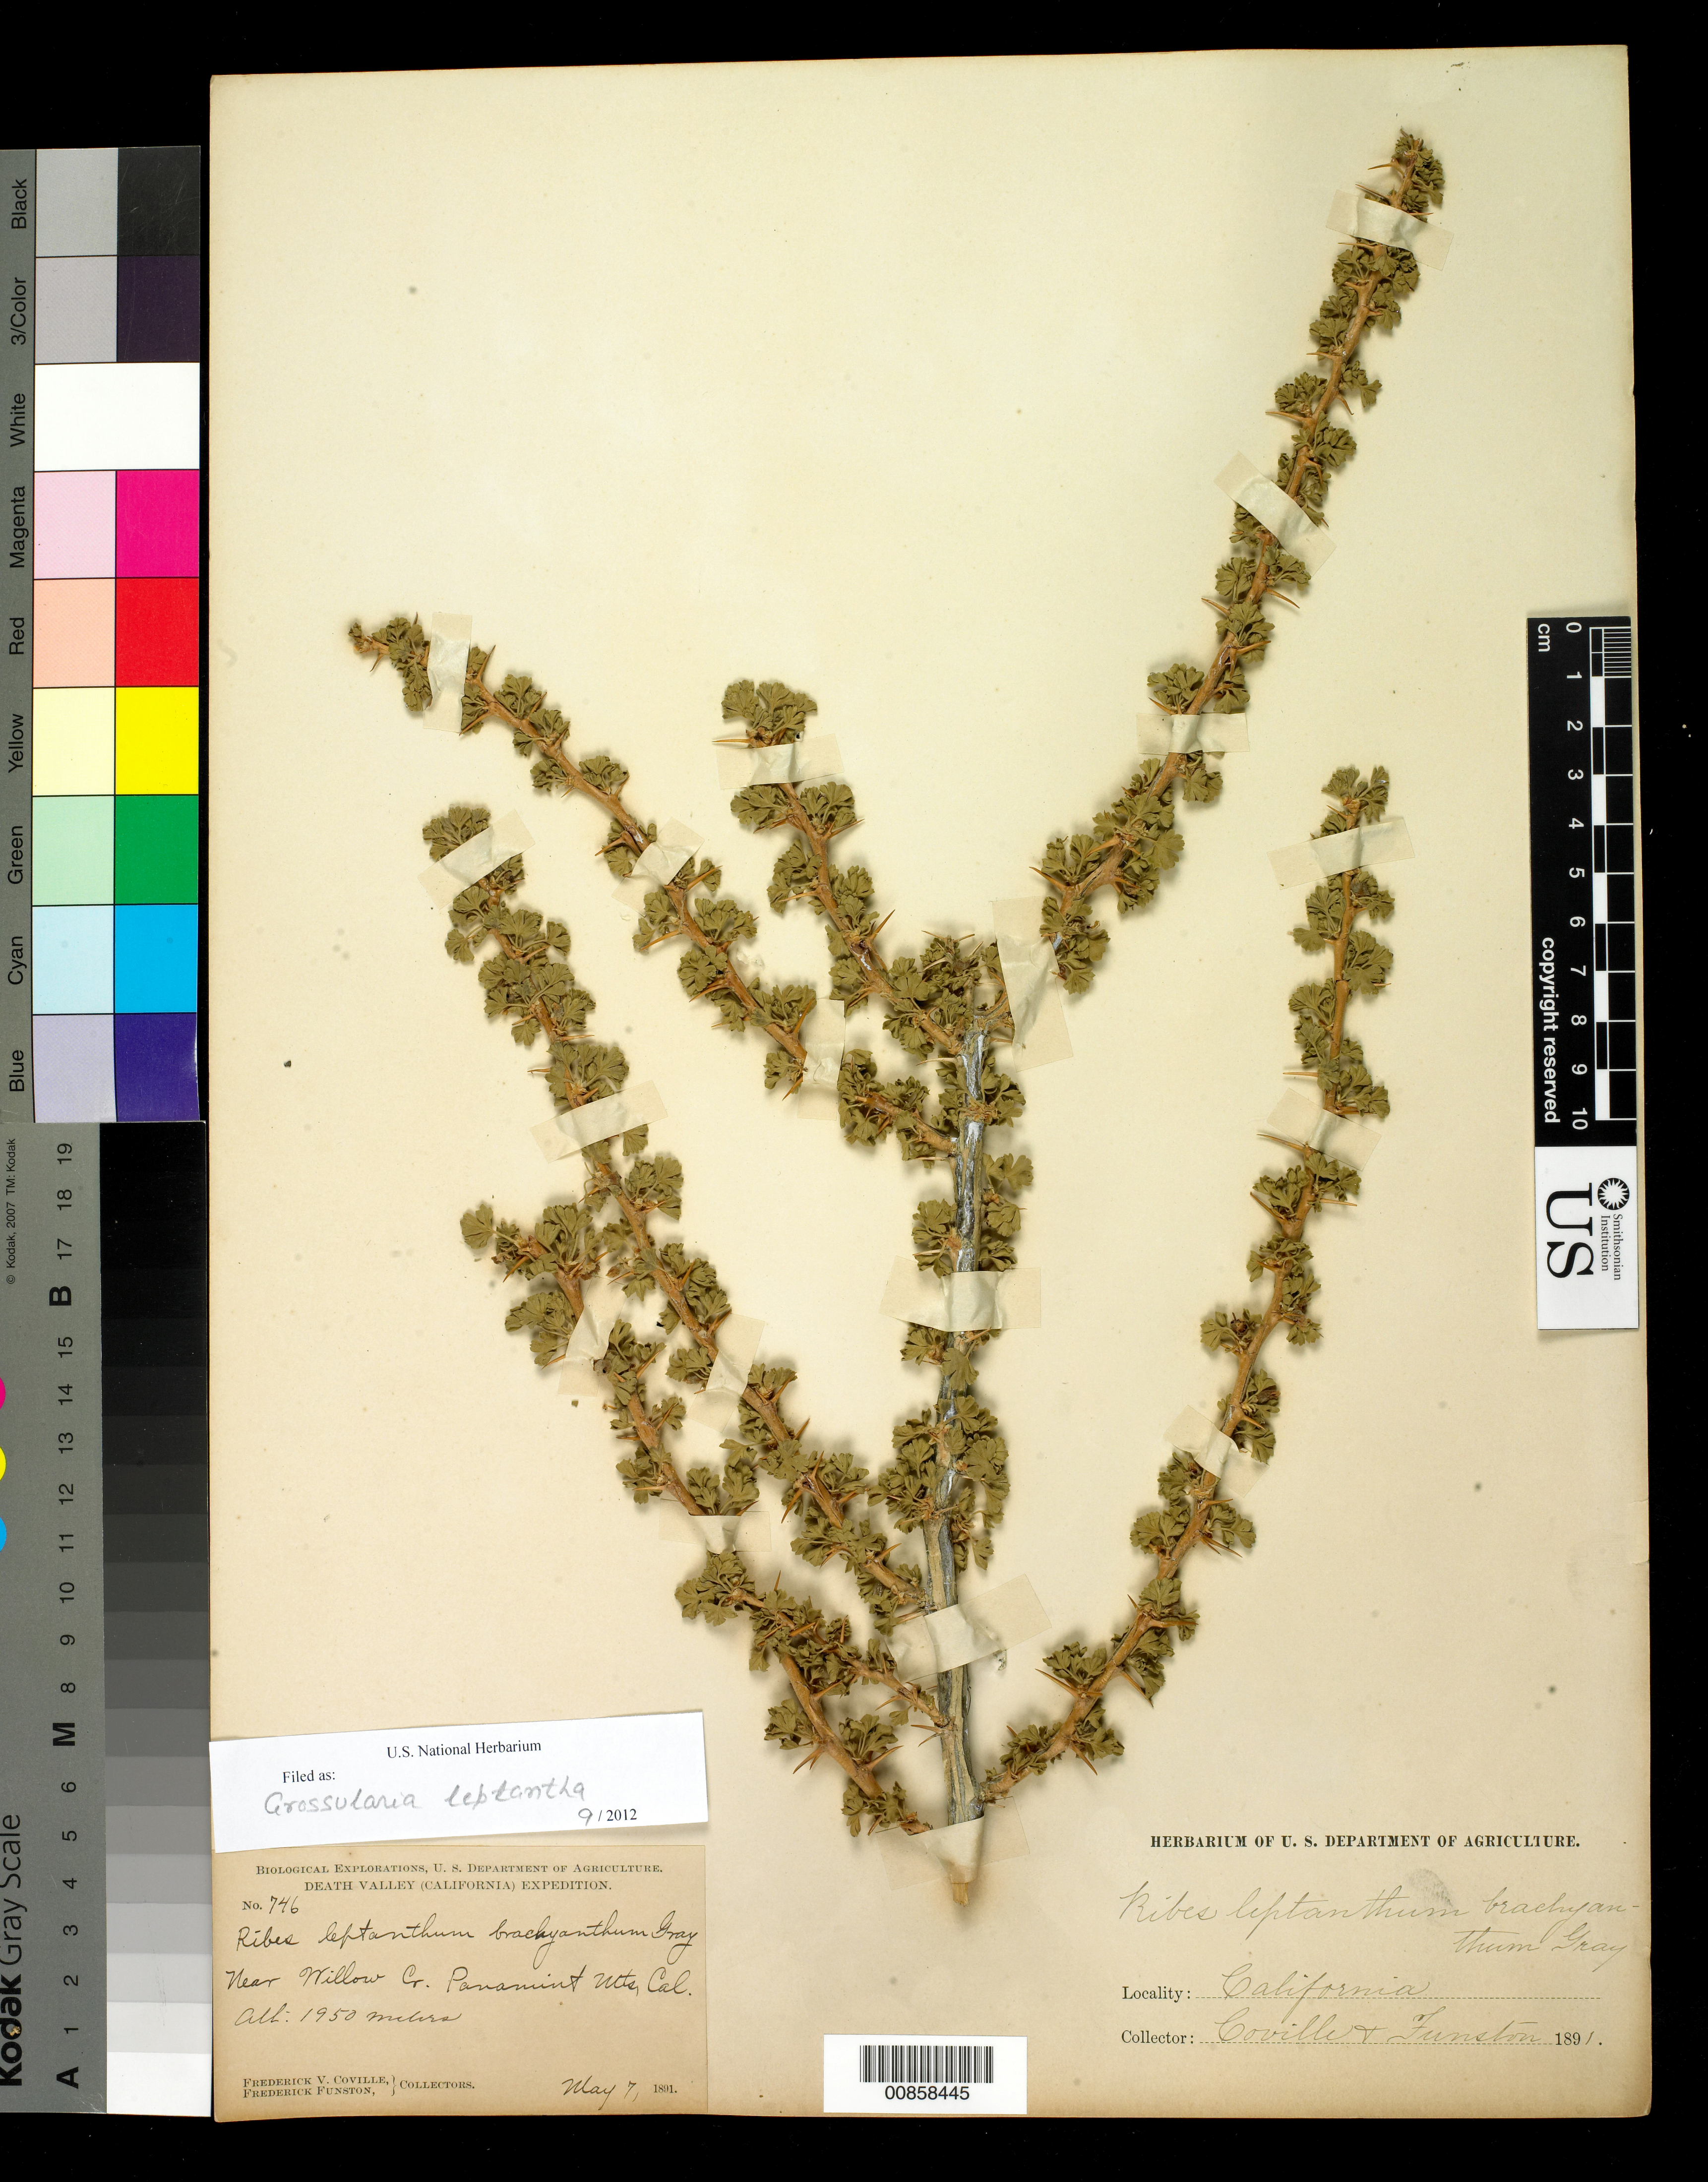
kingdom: Plantae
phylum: Tracheophyta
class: Magnoliopsida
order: Saxifragales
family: Grossulariaceae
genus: Ribes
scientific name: Ribes leptanthum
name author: A. Gray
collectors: F. V. Coville & F. Funston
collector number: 746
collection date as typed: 07 May 1891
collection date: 1891-05-07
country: United States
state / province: California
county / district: Glenn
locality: Near Willow Co. Panamint Mts.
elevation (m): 1950